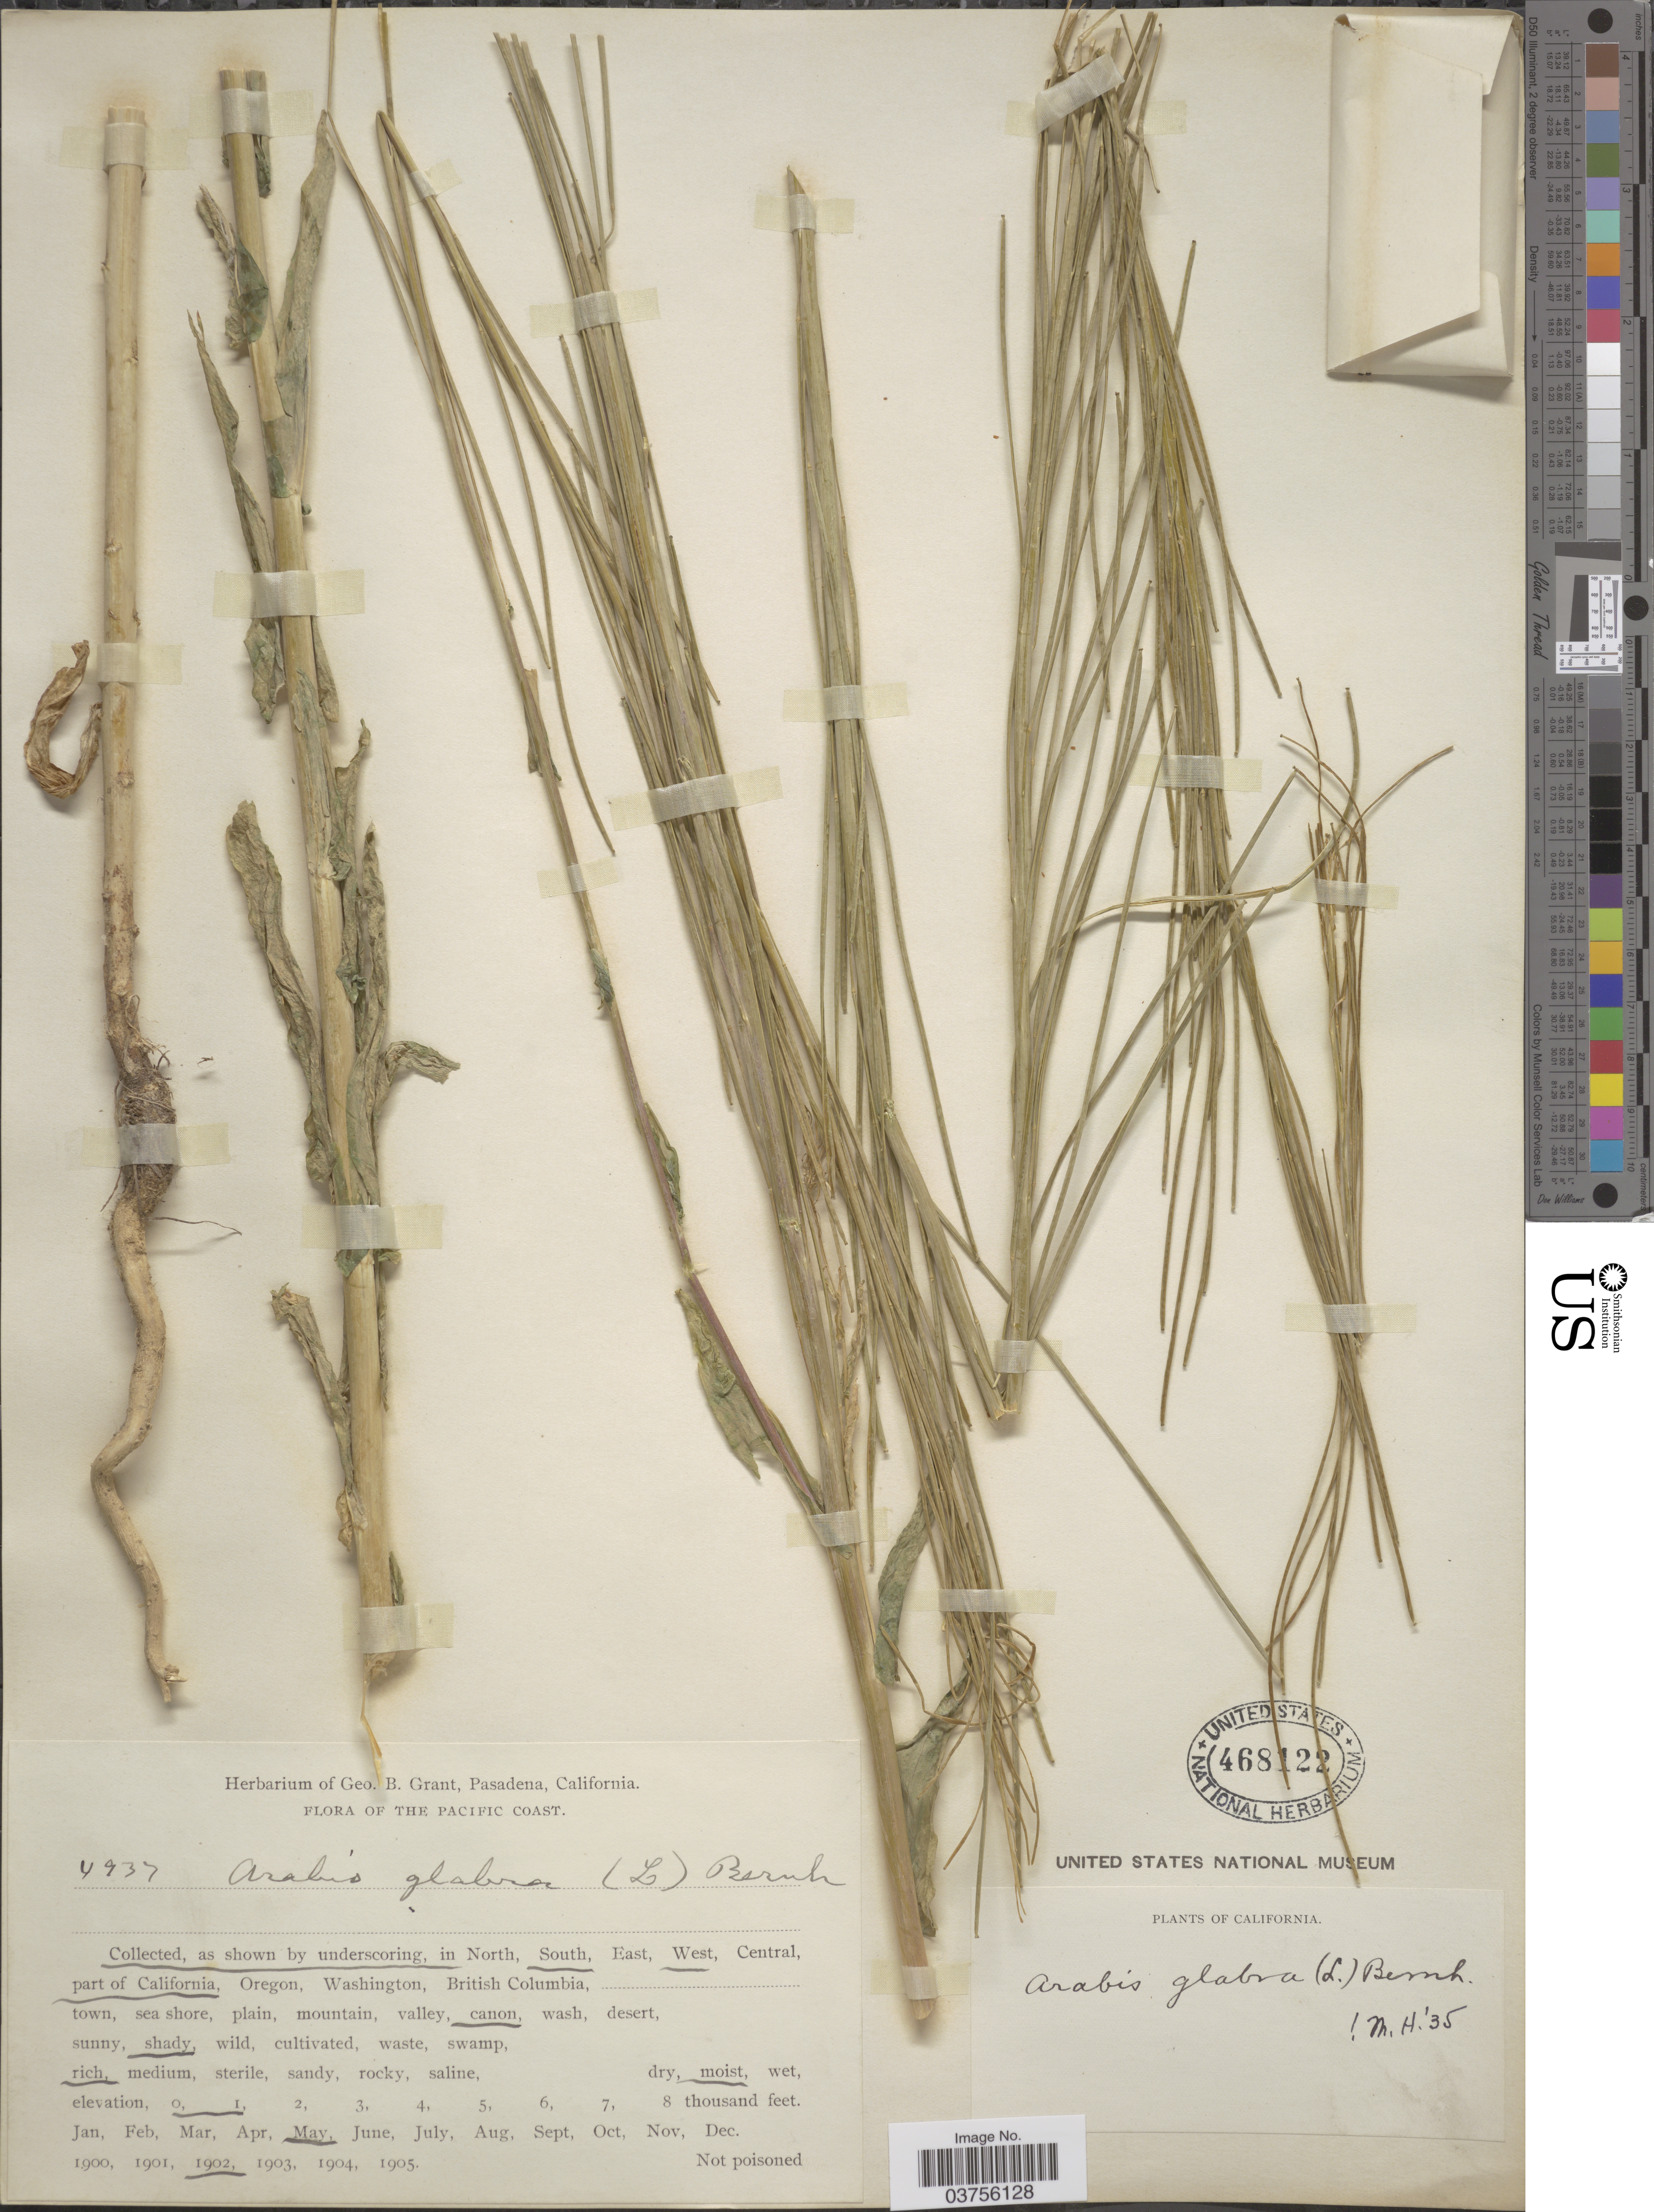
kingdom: Plantae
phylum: Tracheophyta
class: Magnoliopsida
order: Brassicales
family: Brassicaceae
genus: Turritis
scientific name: Turritis glabra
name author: L.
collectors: ex herb. Geo. B. Grant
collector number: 4937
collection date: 1902-05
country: United States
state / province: California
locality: The Pacific Coast. South, West, part of California.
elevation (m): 0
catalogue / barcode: US 468122